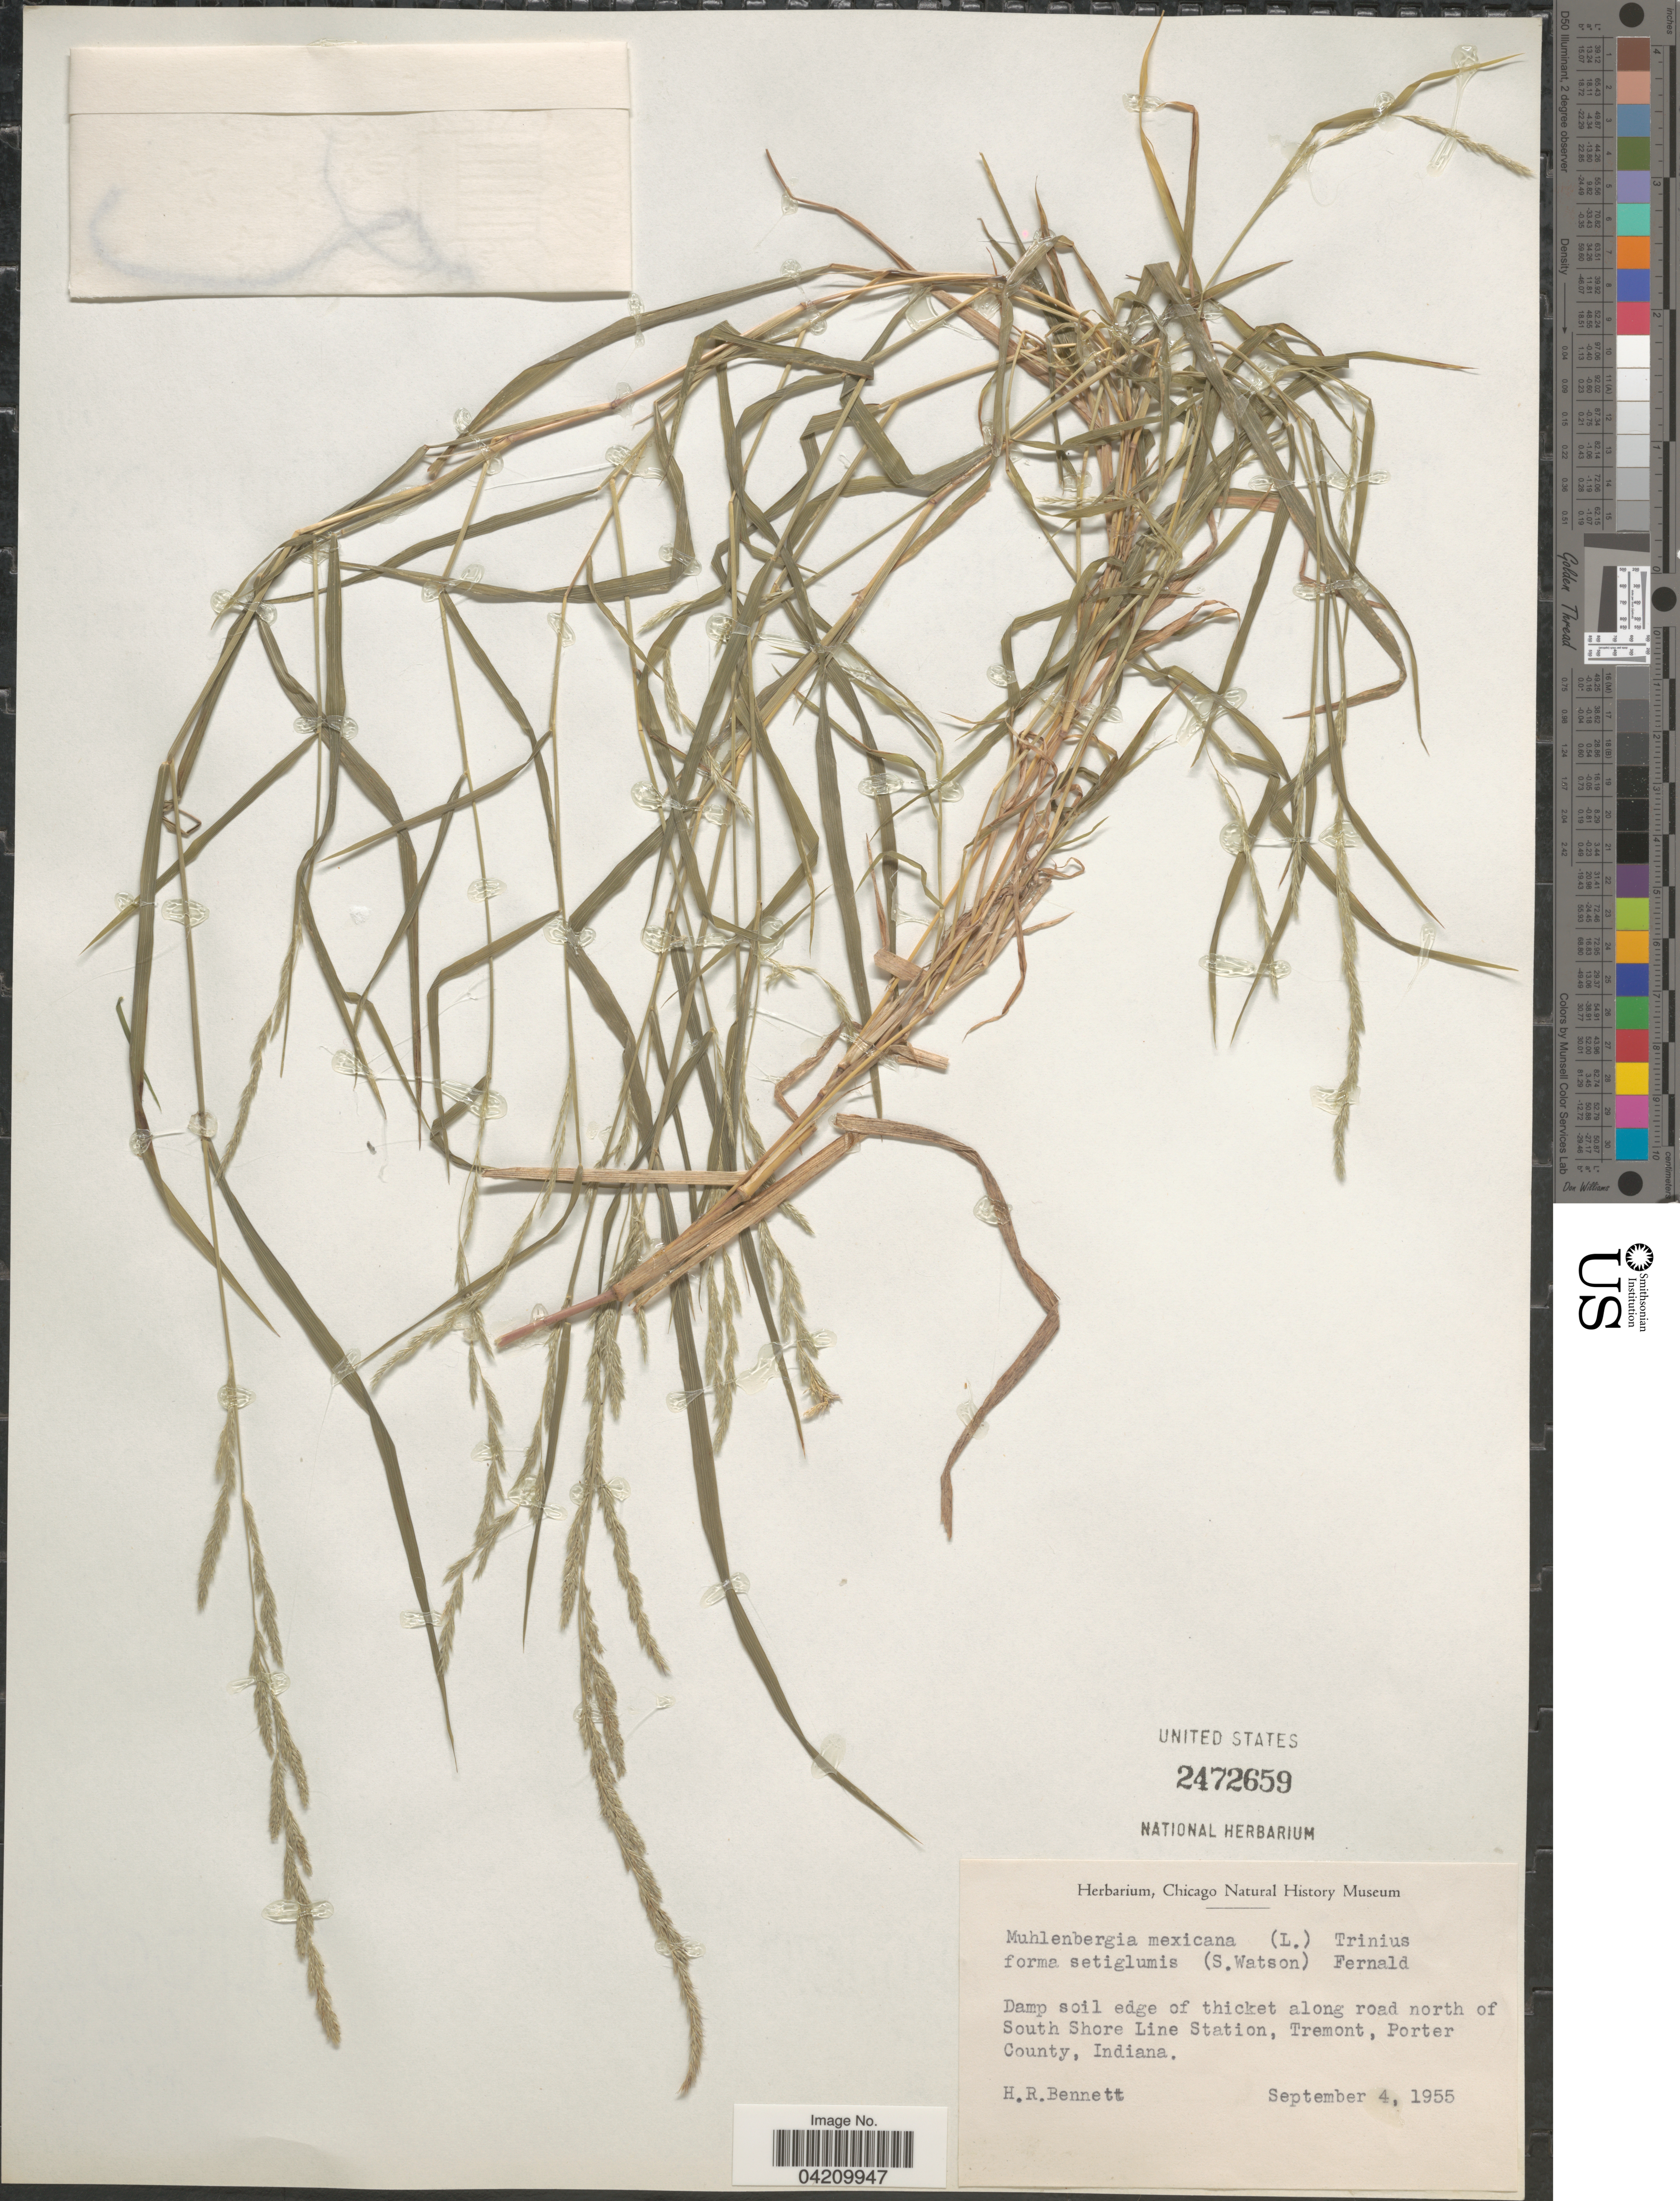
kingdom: Plantae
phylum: Tracheophyta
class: Liliopsida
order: Poales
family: Poaceae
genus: Muhlenbergia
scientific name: Muhlenbergia mexicana var. filiformis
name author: (Torr.) Scribn.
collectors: H. R. Bennett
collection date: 1955-09-04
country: United States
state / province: Indiana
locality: Damp soil edge of thicket along road north of South Shore Line Station, Tremont, Porter County.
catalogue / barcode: US 2472659